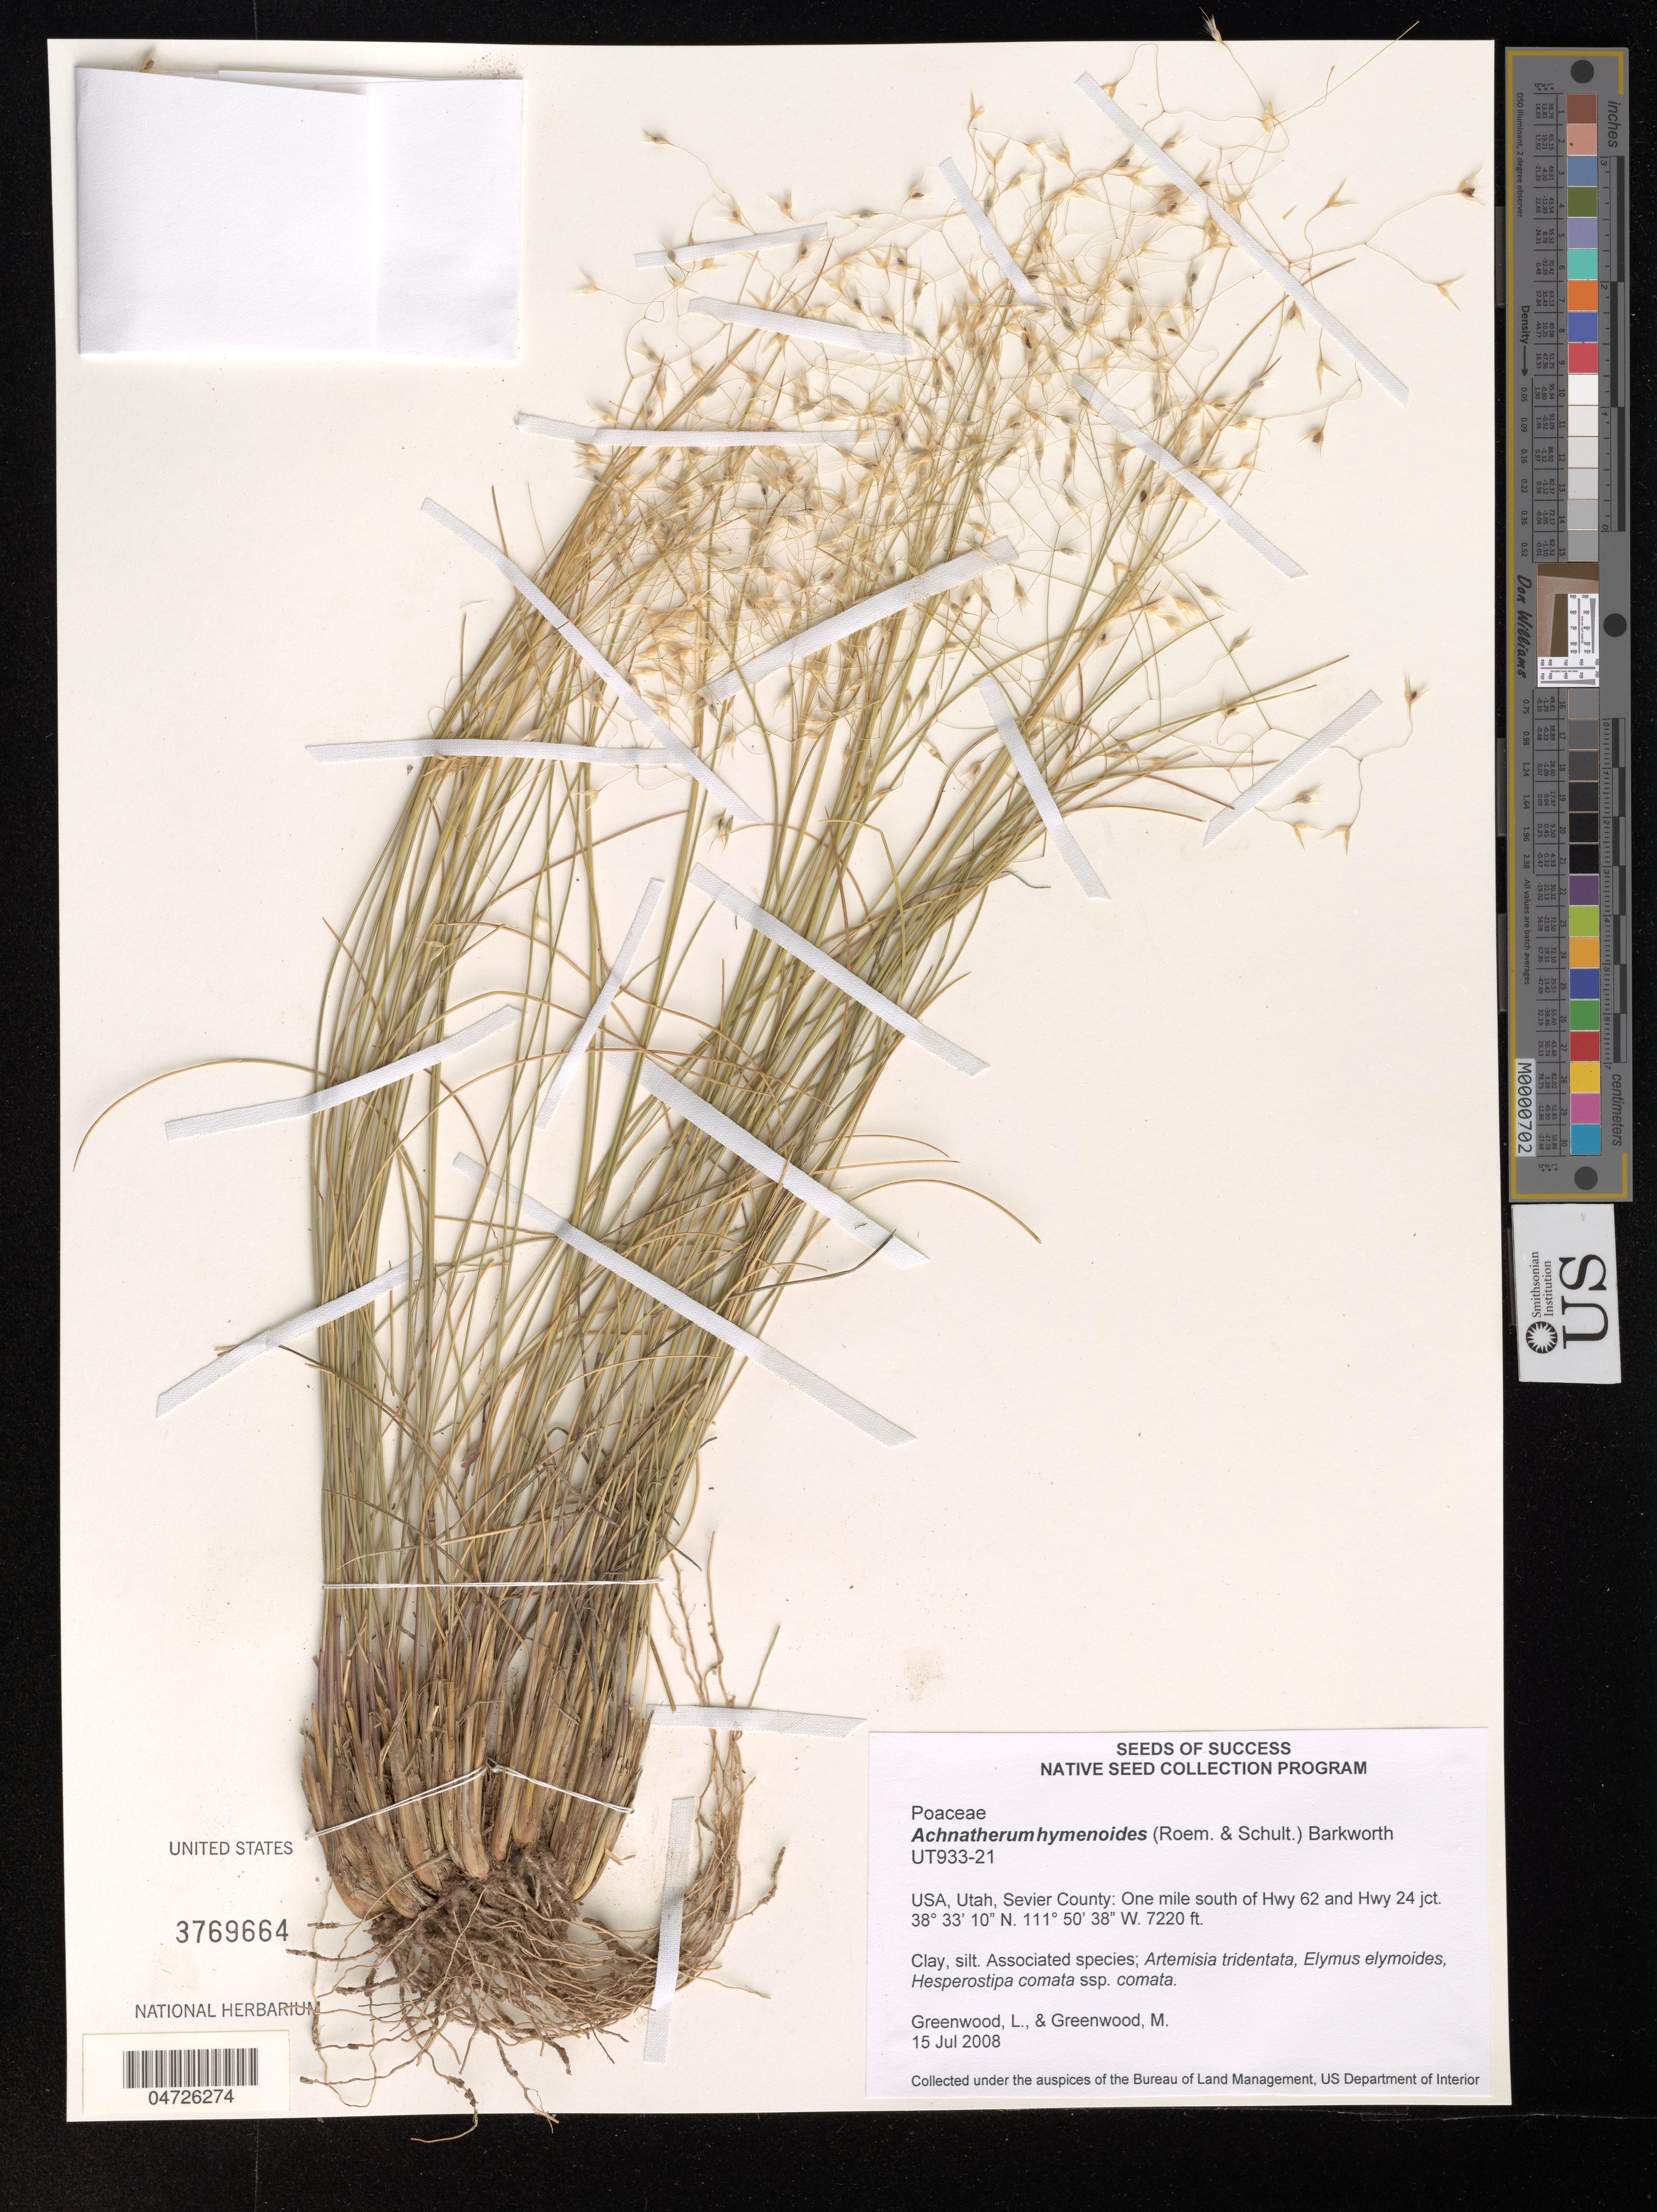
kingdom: Plantae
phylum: Tracheophyta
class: Liliopsida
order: Poales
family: Poaceae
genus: Achnatherum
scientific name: Achnatherum hymenoides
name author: (Roem. & Schult.) Barkworth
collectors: L. Greenwood & Greenwood, M.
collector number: UT933-21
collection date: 2008-07-15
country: United States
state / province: Utah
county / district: Sevier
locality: Sevier County: One mile south of Hwy 62 and Hwy 24 jct.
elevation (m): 2201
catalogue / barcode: US 3769664